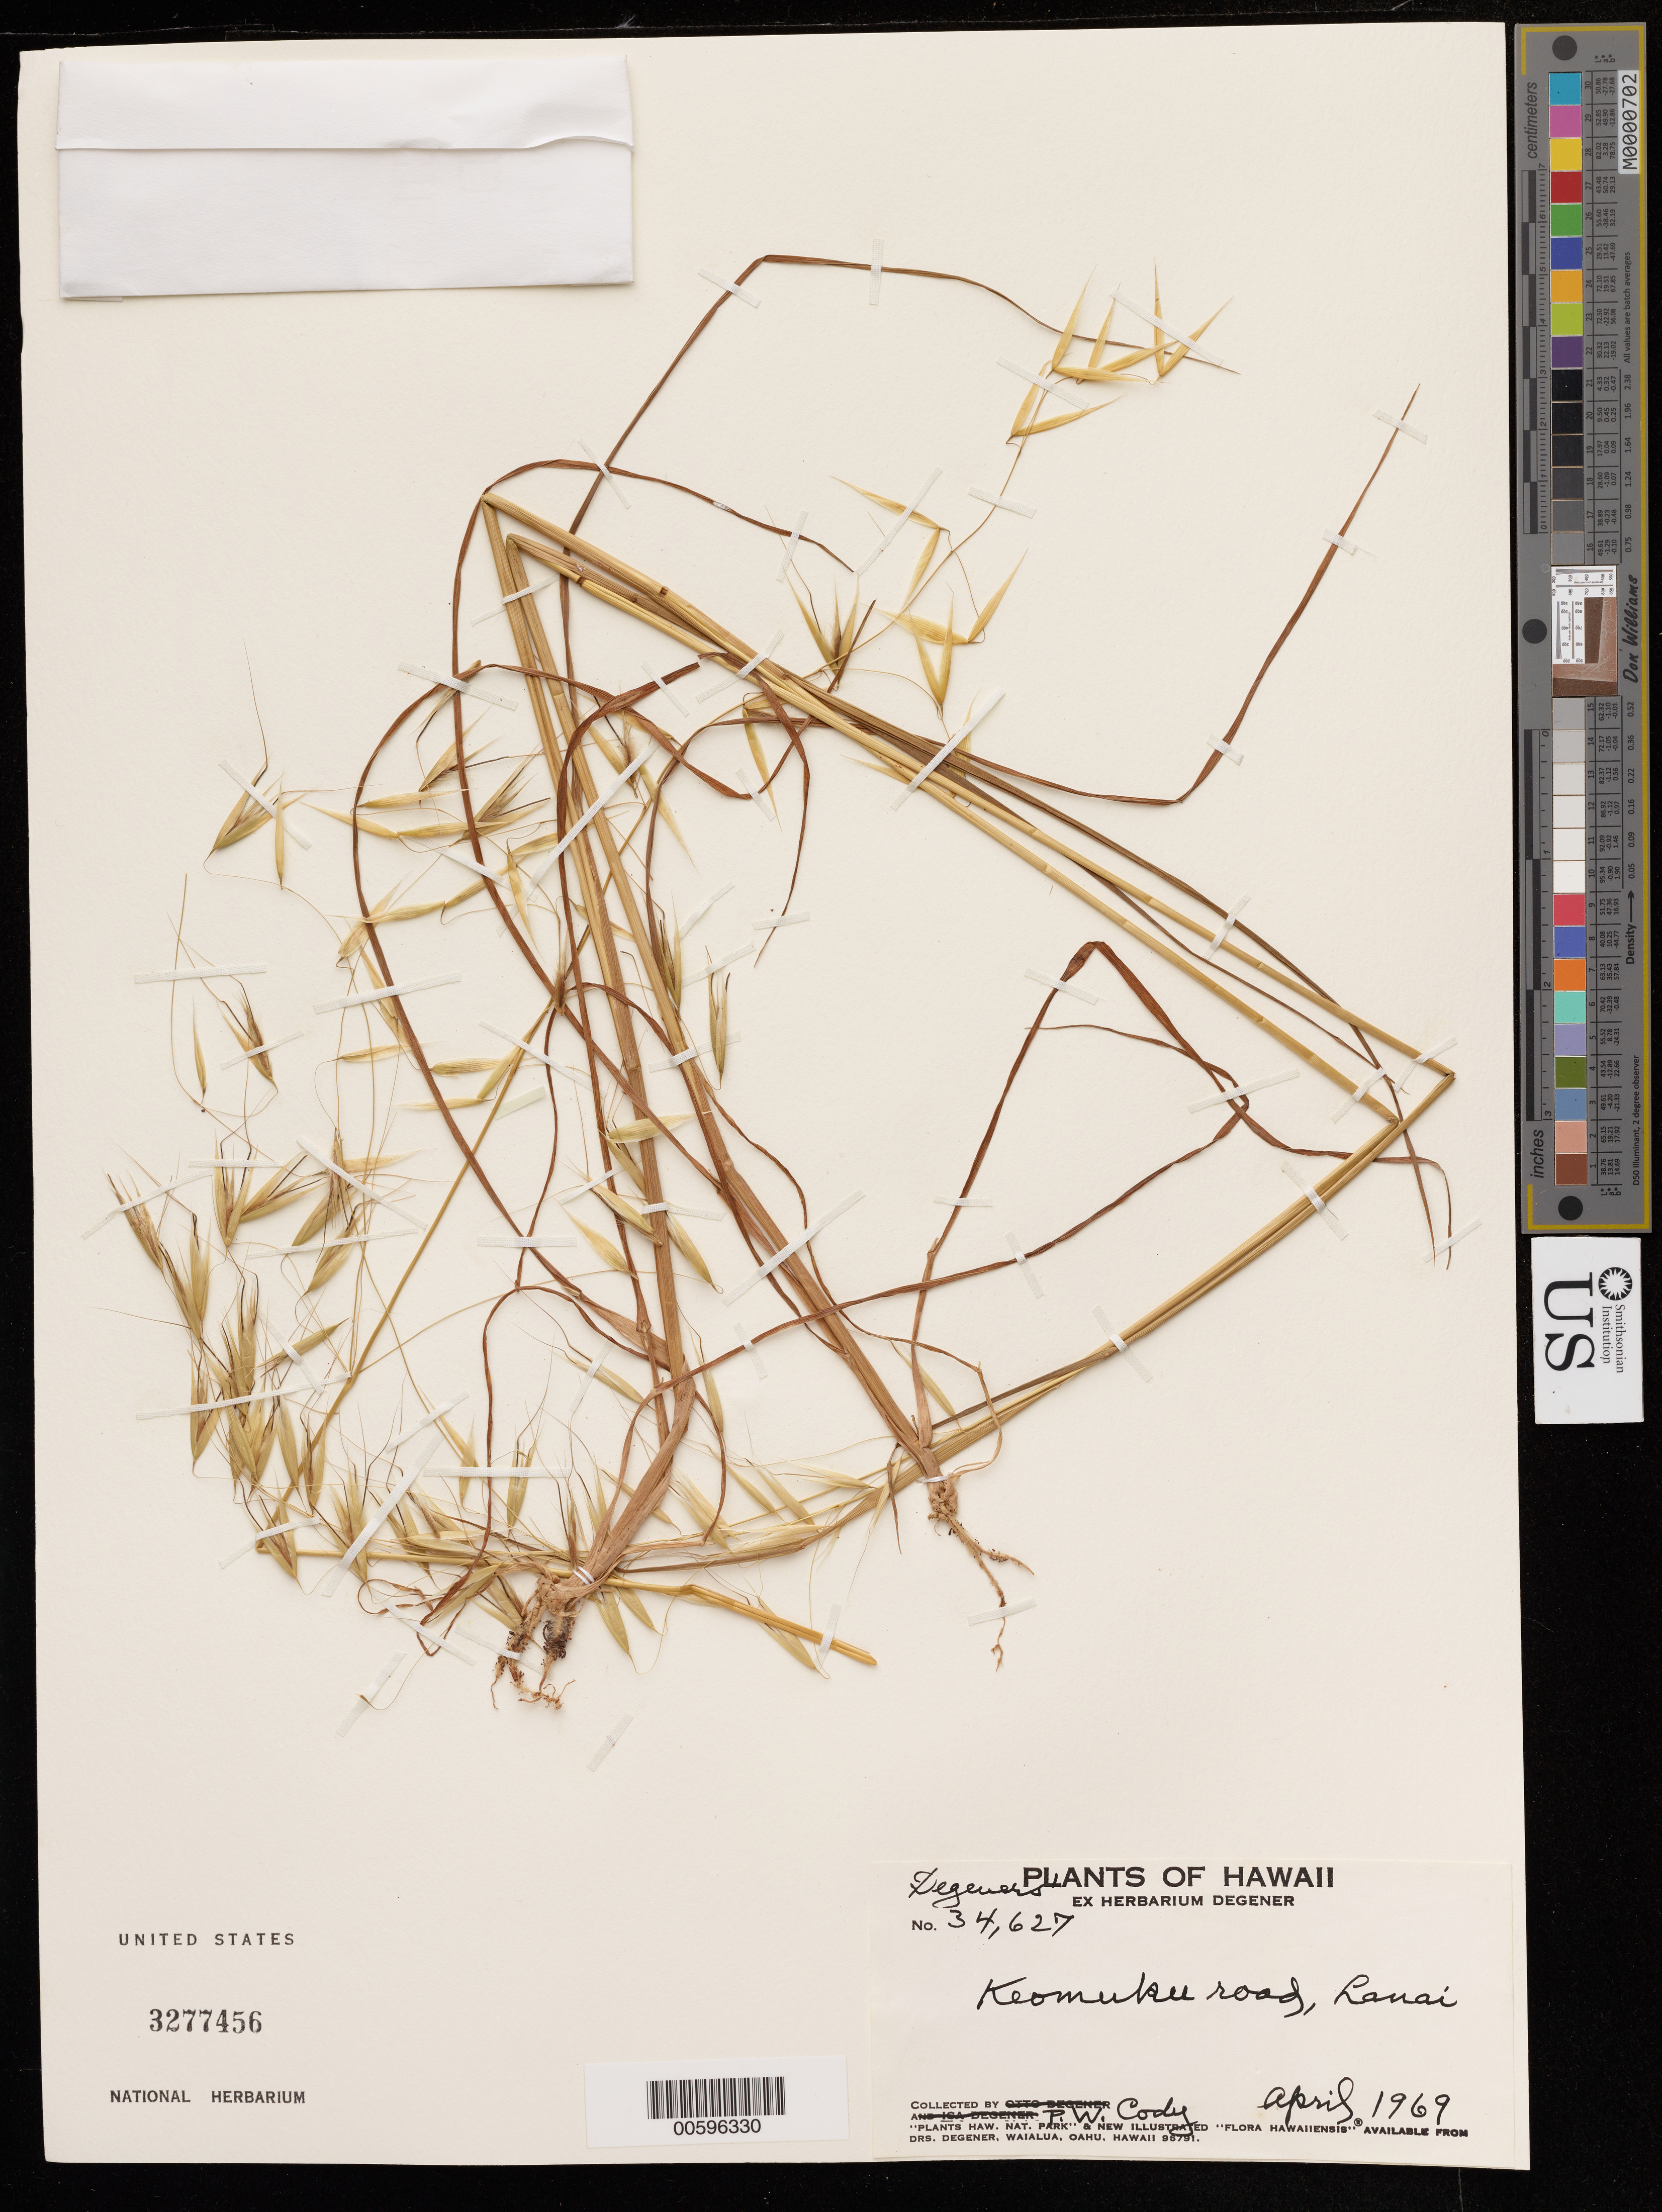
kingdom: Plantae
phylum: Tracheophyta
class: Liliopsida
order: Poales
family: Poaceae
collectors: P. Cody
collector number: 34627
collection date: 1969-04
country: United States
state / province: Hawaii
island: Lana'i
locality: Keomuku Road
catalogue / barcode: US 3277456